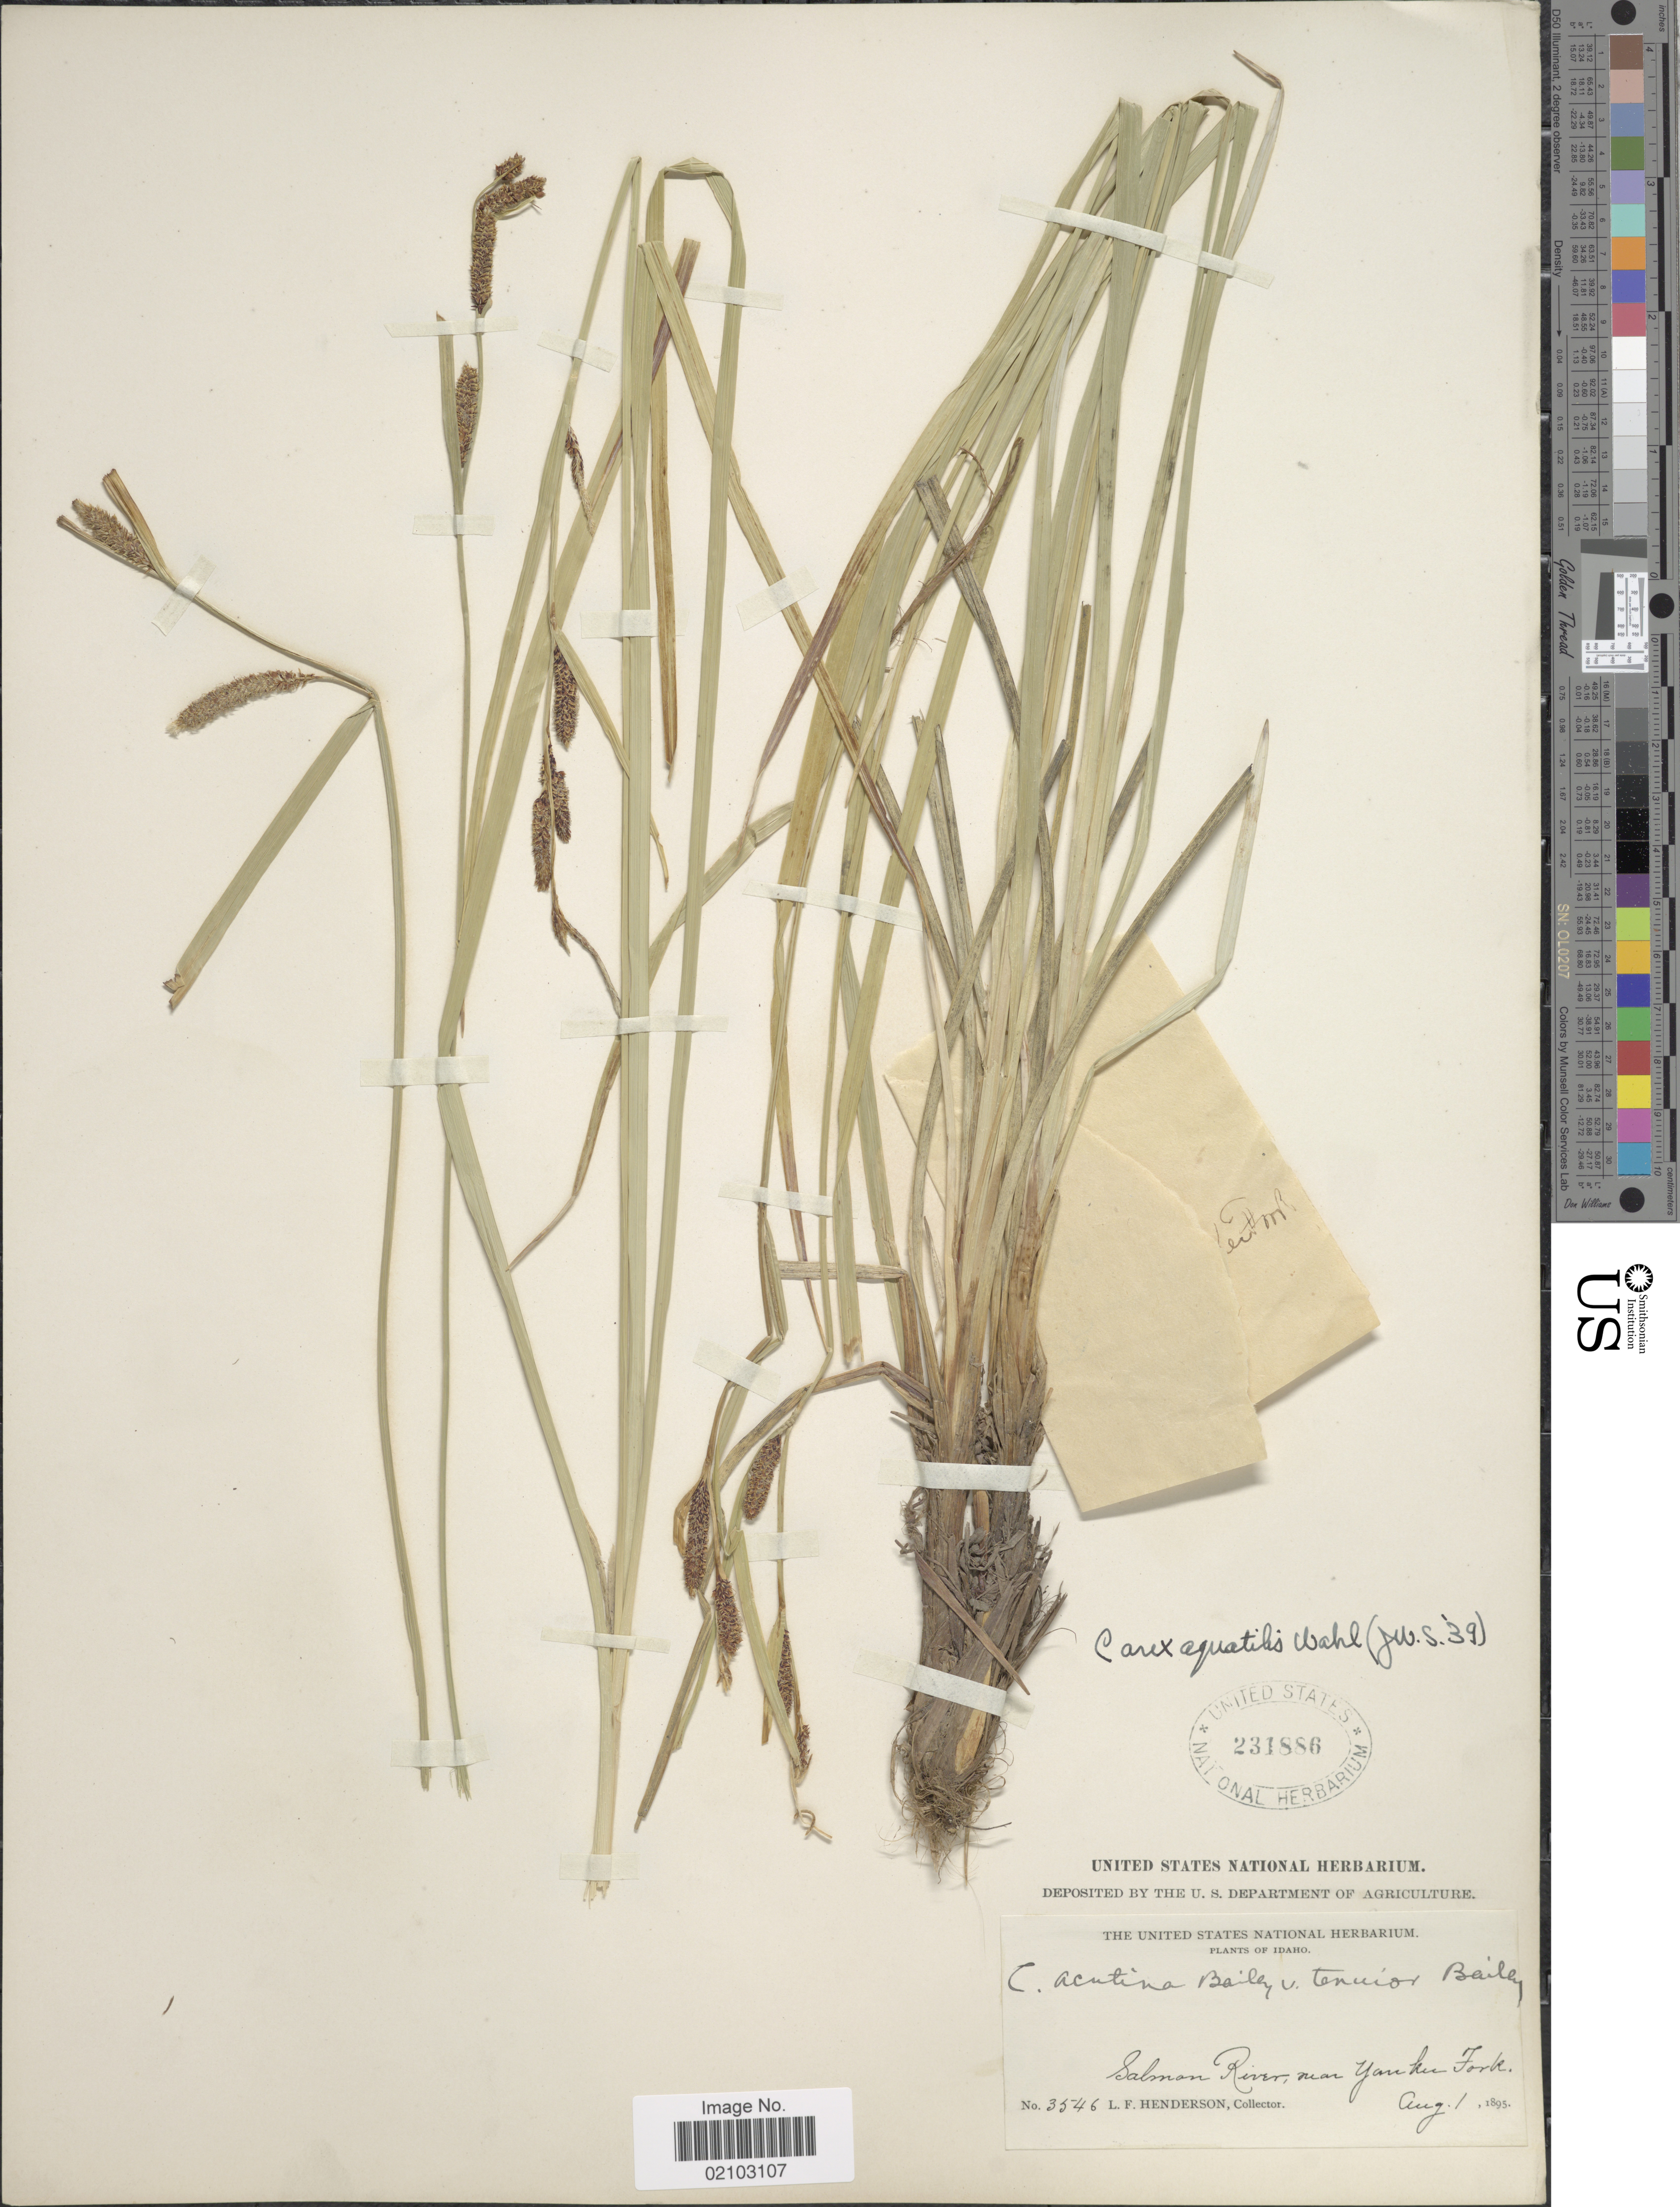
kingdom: Plantae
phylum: Tracheophyta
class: Liliopsida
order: Poales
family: Cyperaceae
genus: Carex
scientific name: Carex aquatilis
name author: Wahlenb.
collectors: L. Henderson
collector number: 3546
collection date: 1895-08-01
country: United States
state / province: Idaho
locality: Salmon River, near Yankee Fork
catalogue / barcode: US 231886